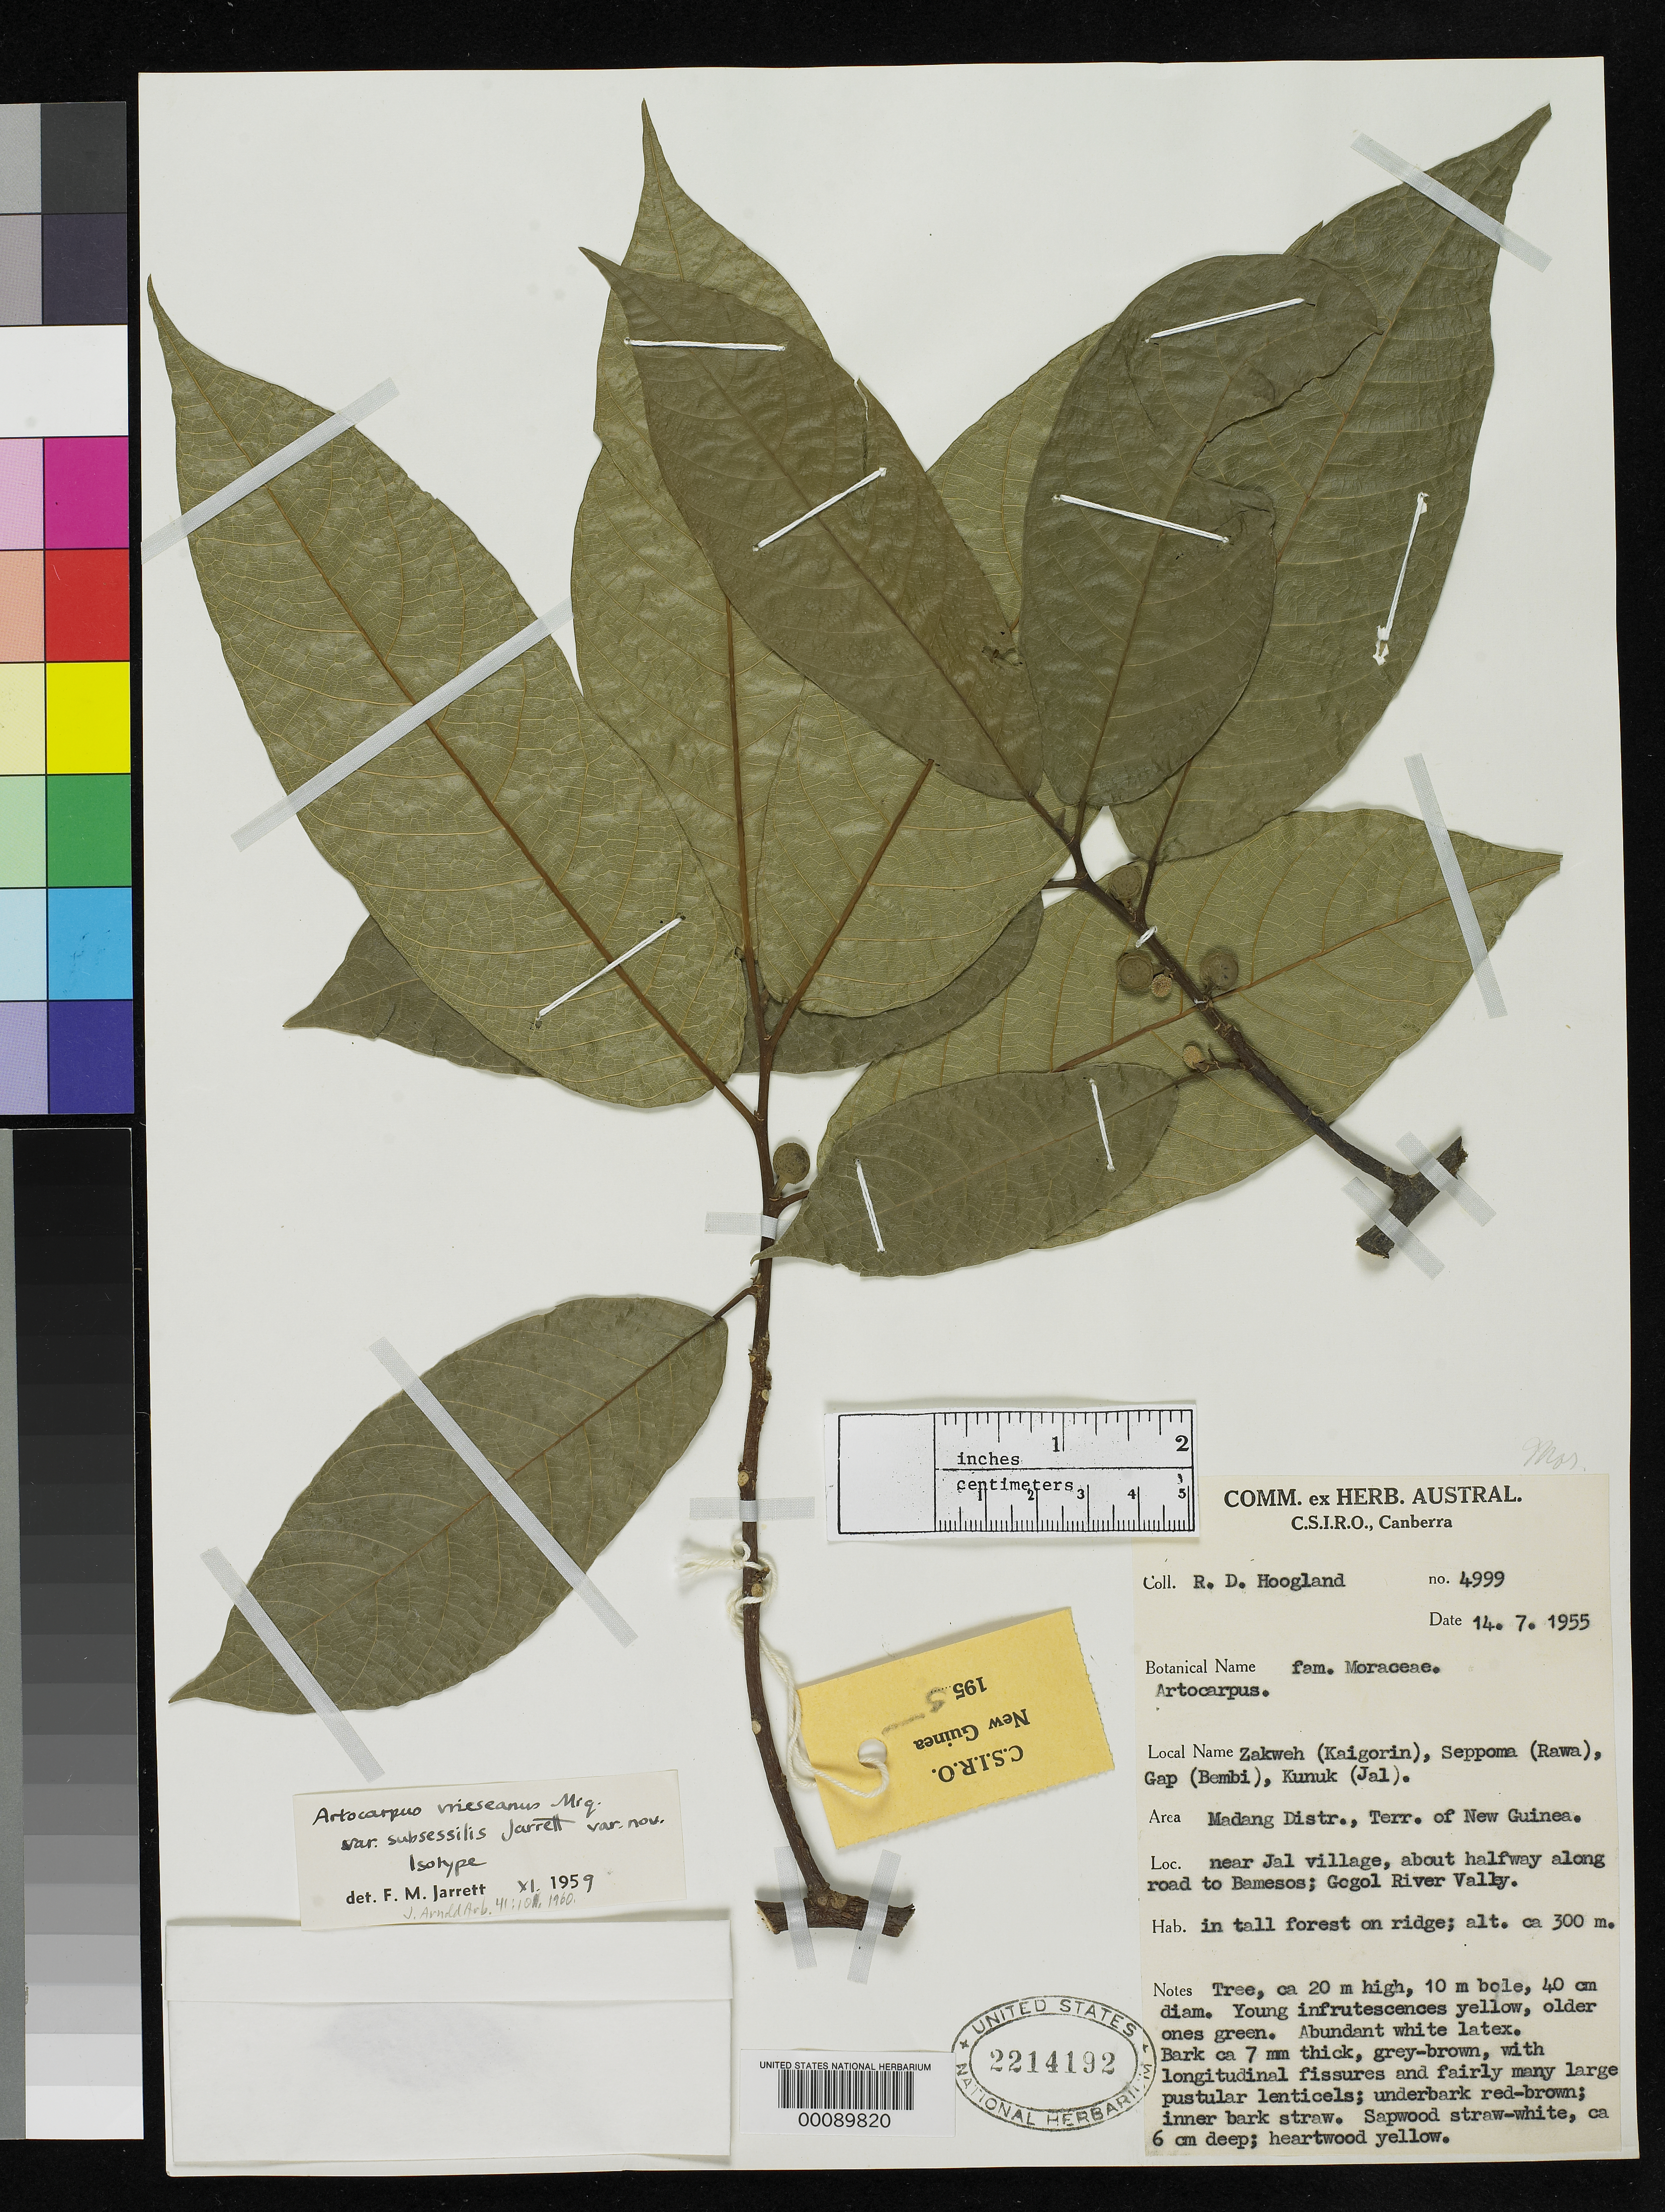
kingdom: Plantae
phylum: Tracheophyta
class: Magnoliopsida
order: Rosales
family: Moraceae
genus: Artocarpus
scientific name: Artocarpus vrieseanus var. subsessilis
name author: F.M. Jarrett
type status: Isotype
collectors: R. D. Hoogland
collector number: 4999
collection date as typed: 14 Jul 1955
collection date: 1955-07-14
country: Papua New Guinea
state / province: Madang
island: New Guinea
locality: Gogol River Valley, Jal Village.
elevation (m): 300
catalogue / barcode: US 2214192